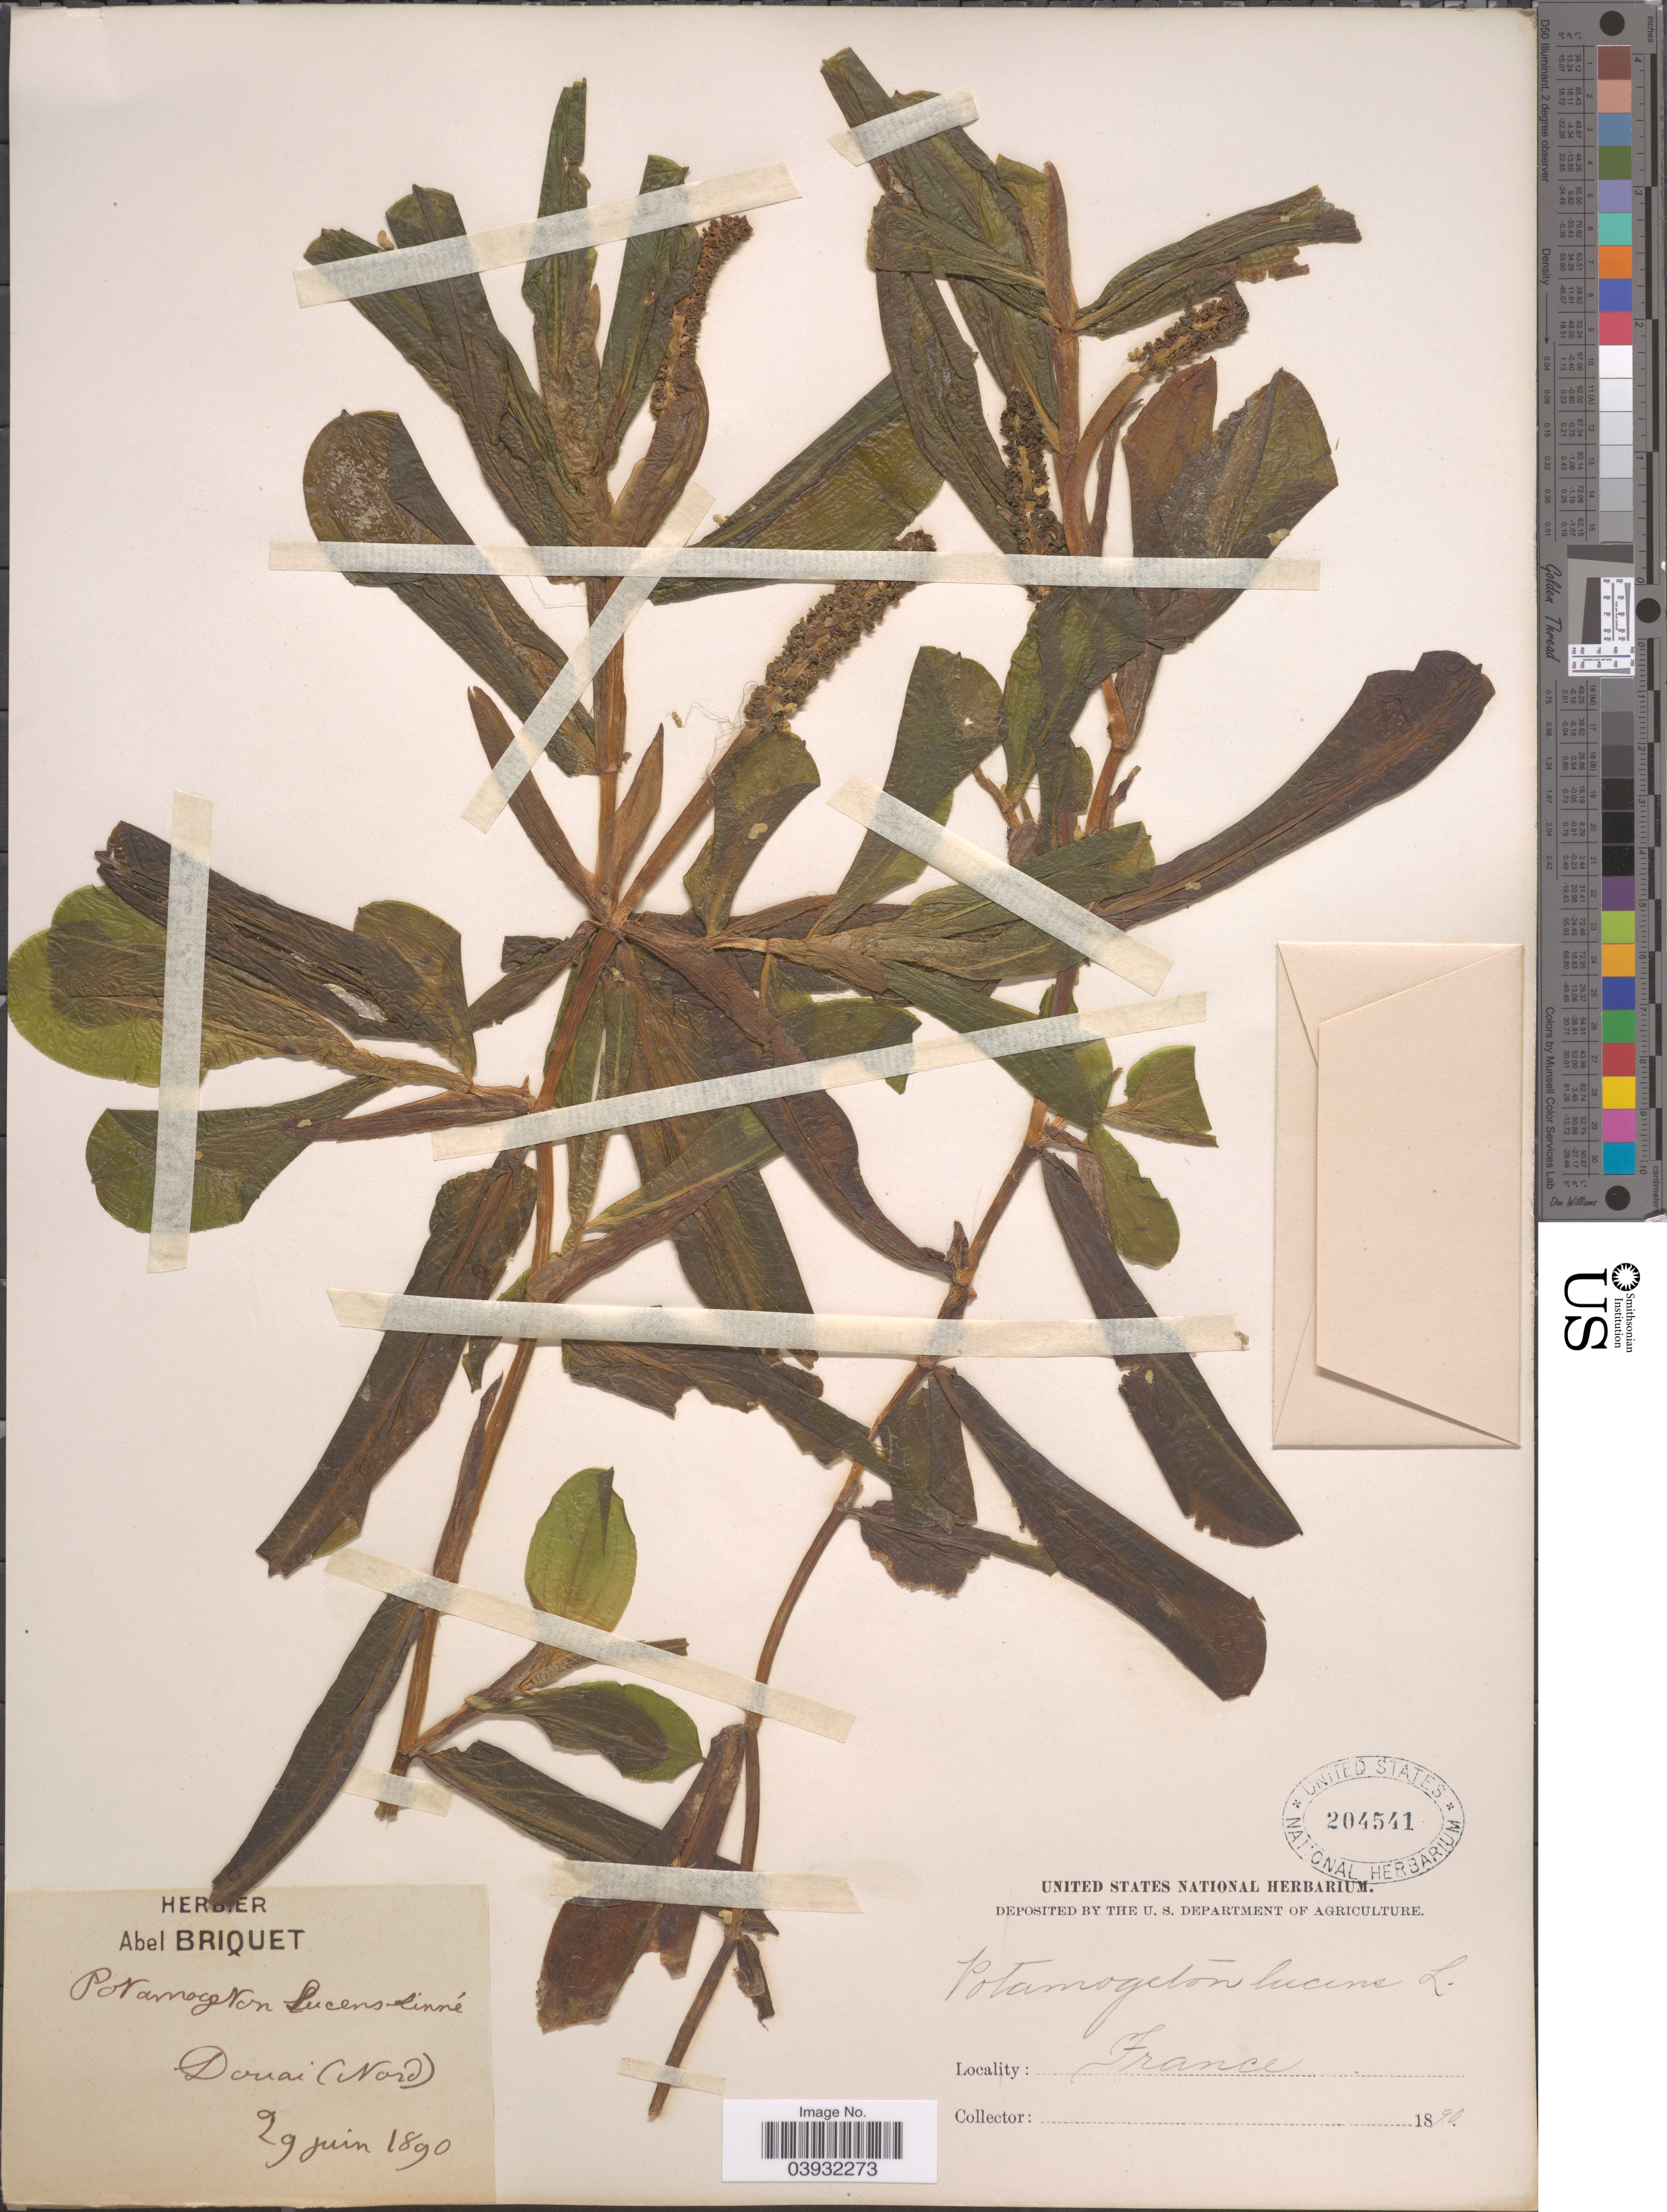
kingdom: Plantae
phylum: Tracheophyta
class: Liliopsida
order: Alismatales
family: Potamogetonaceae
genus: Potamogeton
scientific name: Potamogeton lucens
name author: L.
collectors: ex herb. Abel Briquet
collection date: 1890-06-29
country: France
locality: Douai (Nord).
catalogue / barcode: US 204541